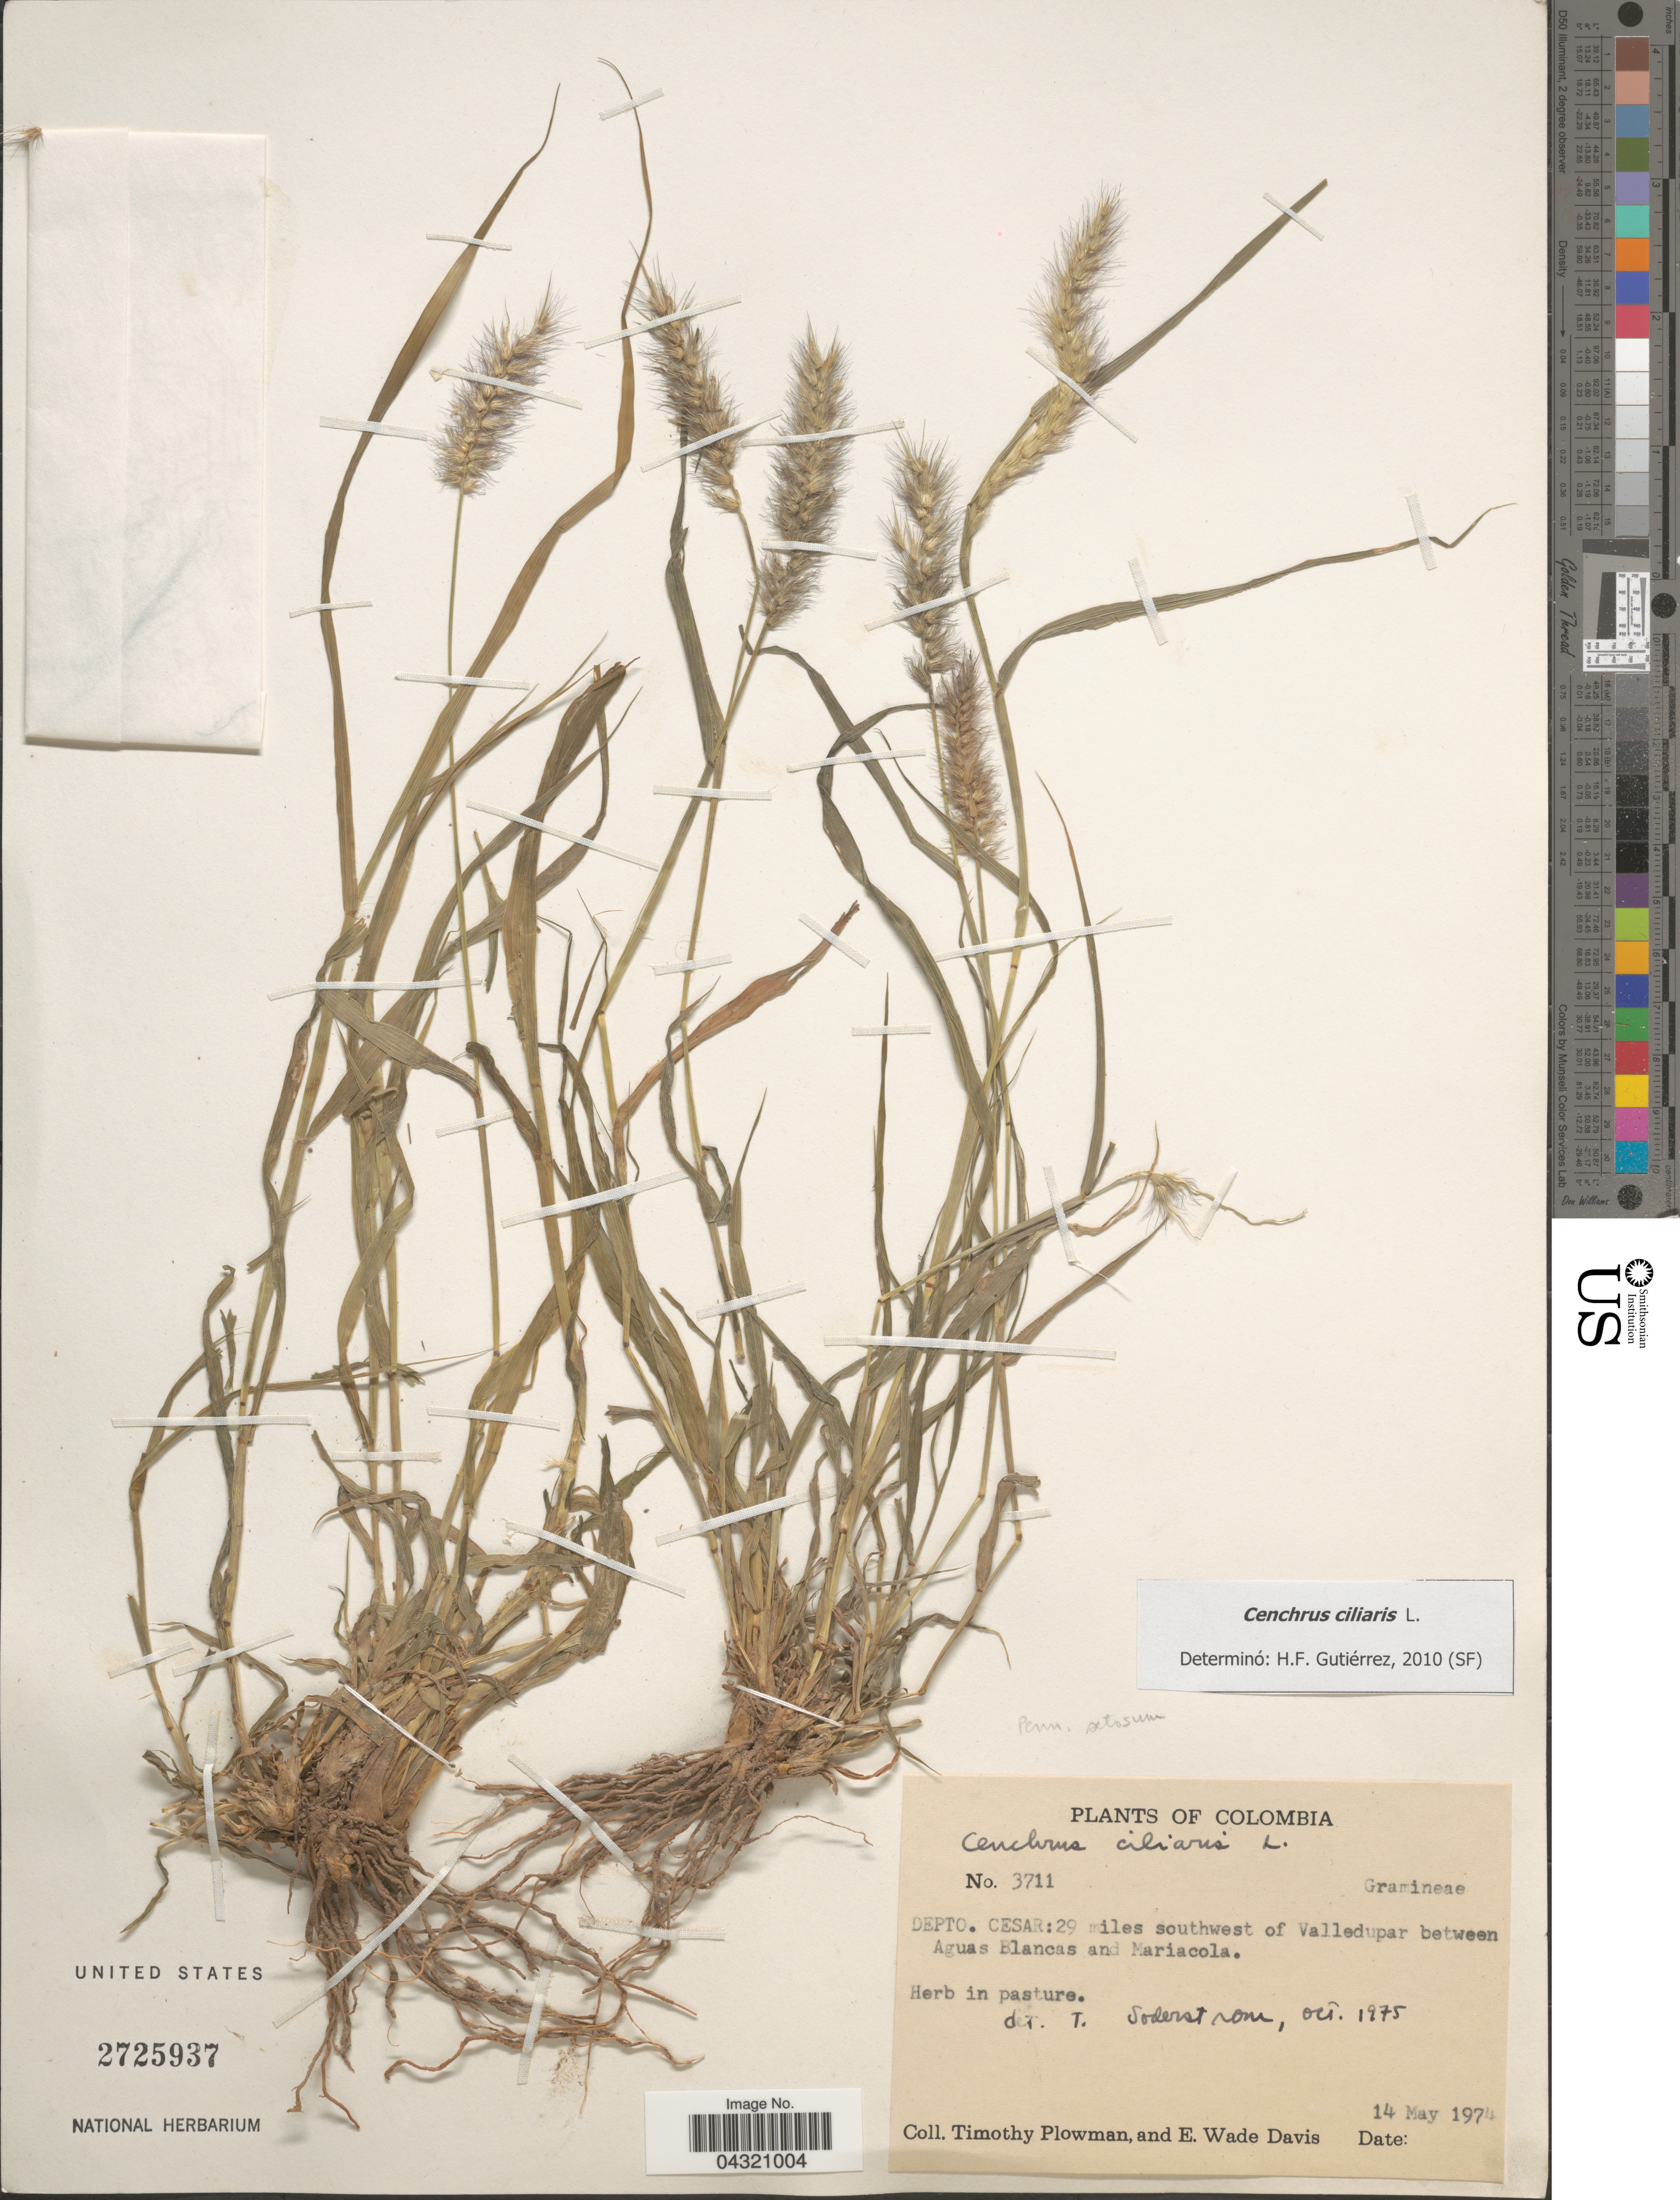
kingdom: Plantae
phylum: Tracheophyta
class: Liliopsida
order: Poales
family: Poaceae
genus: Cenchrus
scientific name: Cenchrus ciliaris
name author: L.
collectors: T. Plowman & E. W. Davis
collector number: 3711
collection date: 1974-05-14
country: Colombia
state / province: Cesar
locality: Depto. Cesar: 29 miles southwest of Valledupar between Aguas Blancas and Mariacola.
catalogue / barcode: US 2725937